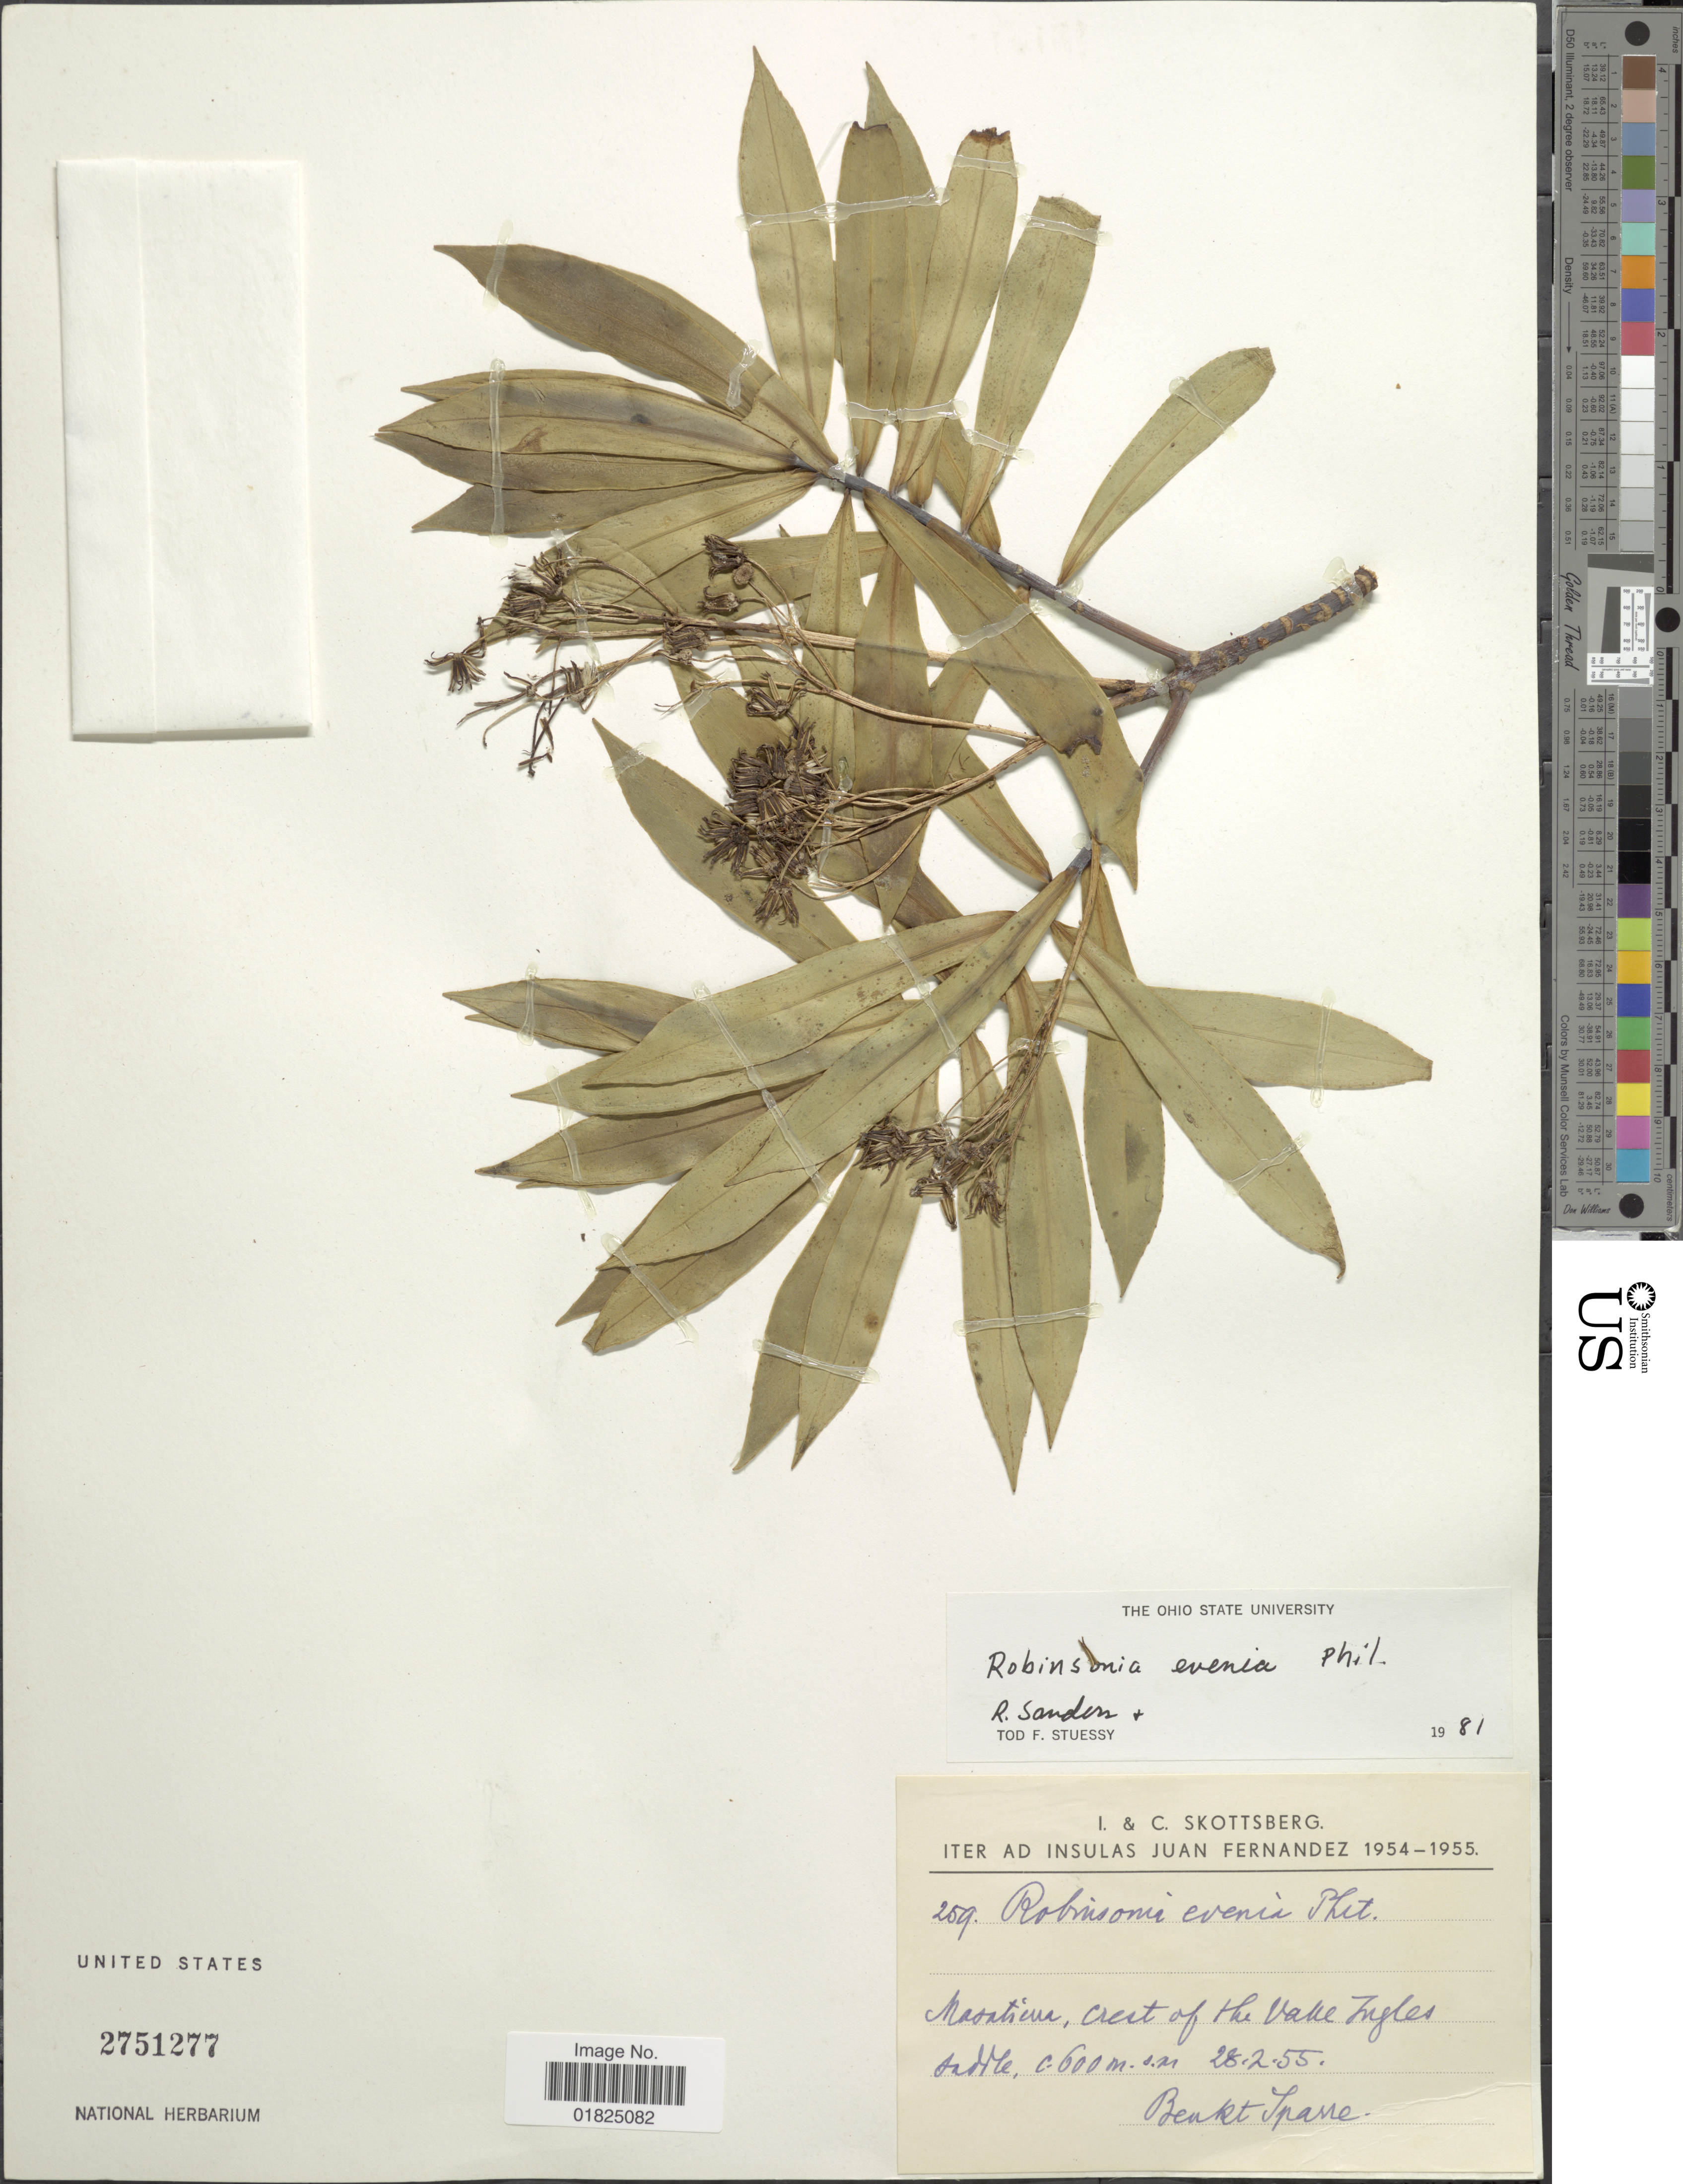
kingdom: Plantae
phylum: Tracheophyta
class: Magnoliopsida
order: Asterales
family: Asteraceae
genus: Robinsonia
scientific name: Robinsonia evenia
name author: Phil.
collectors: B. Sparre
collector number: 259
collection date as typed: Transcribed d/m/y: 28/2/55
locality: Montieur, crest of the Valle Ingles Sadlle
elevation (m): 600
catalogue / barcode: US 2751277